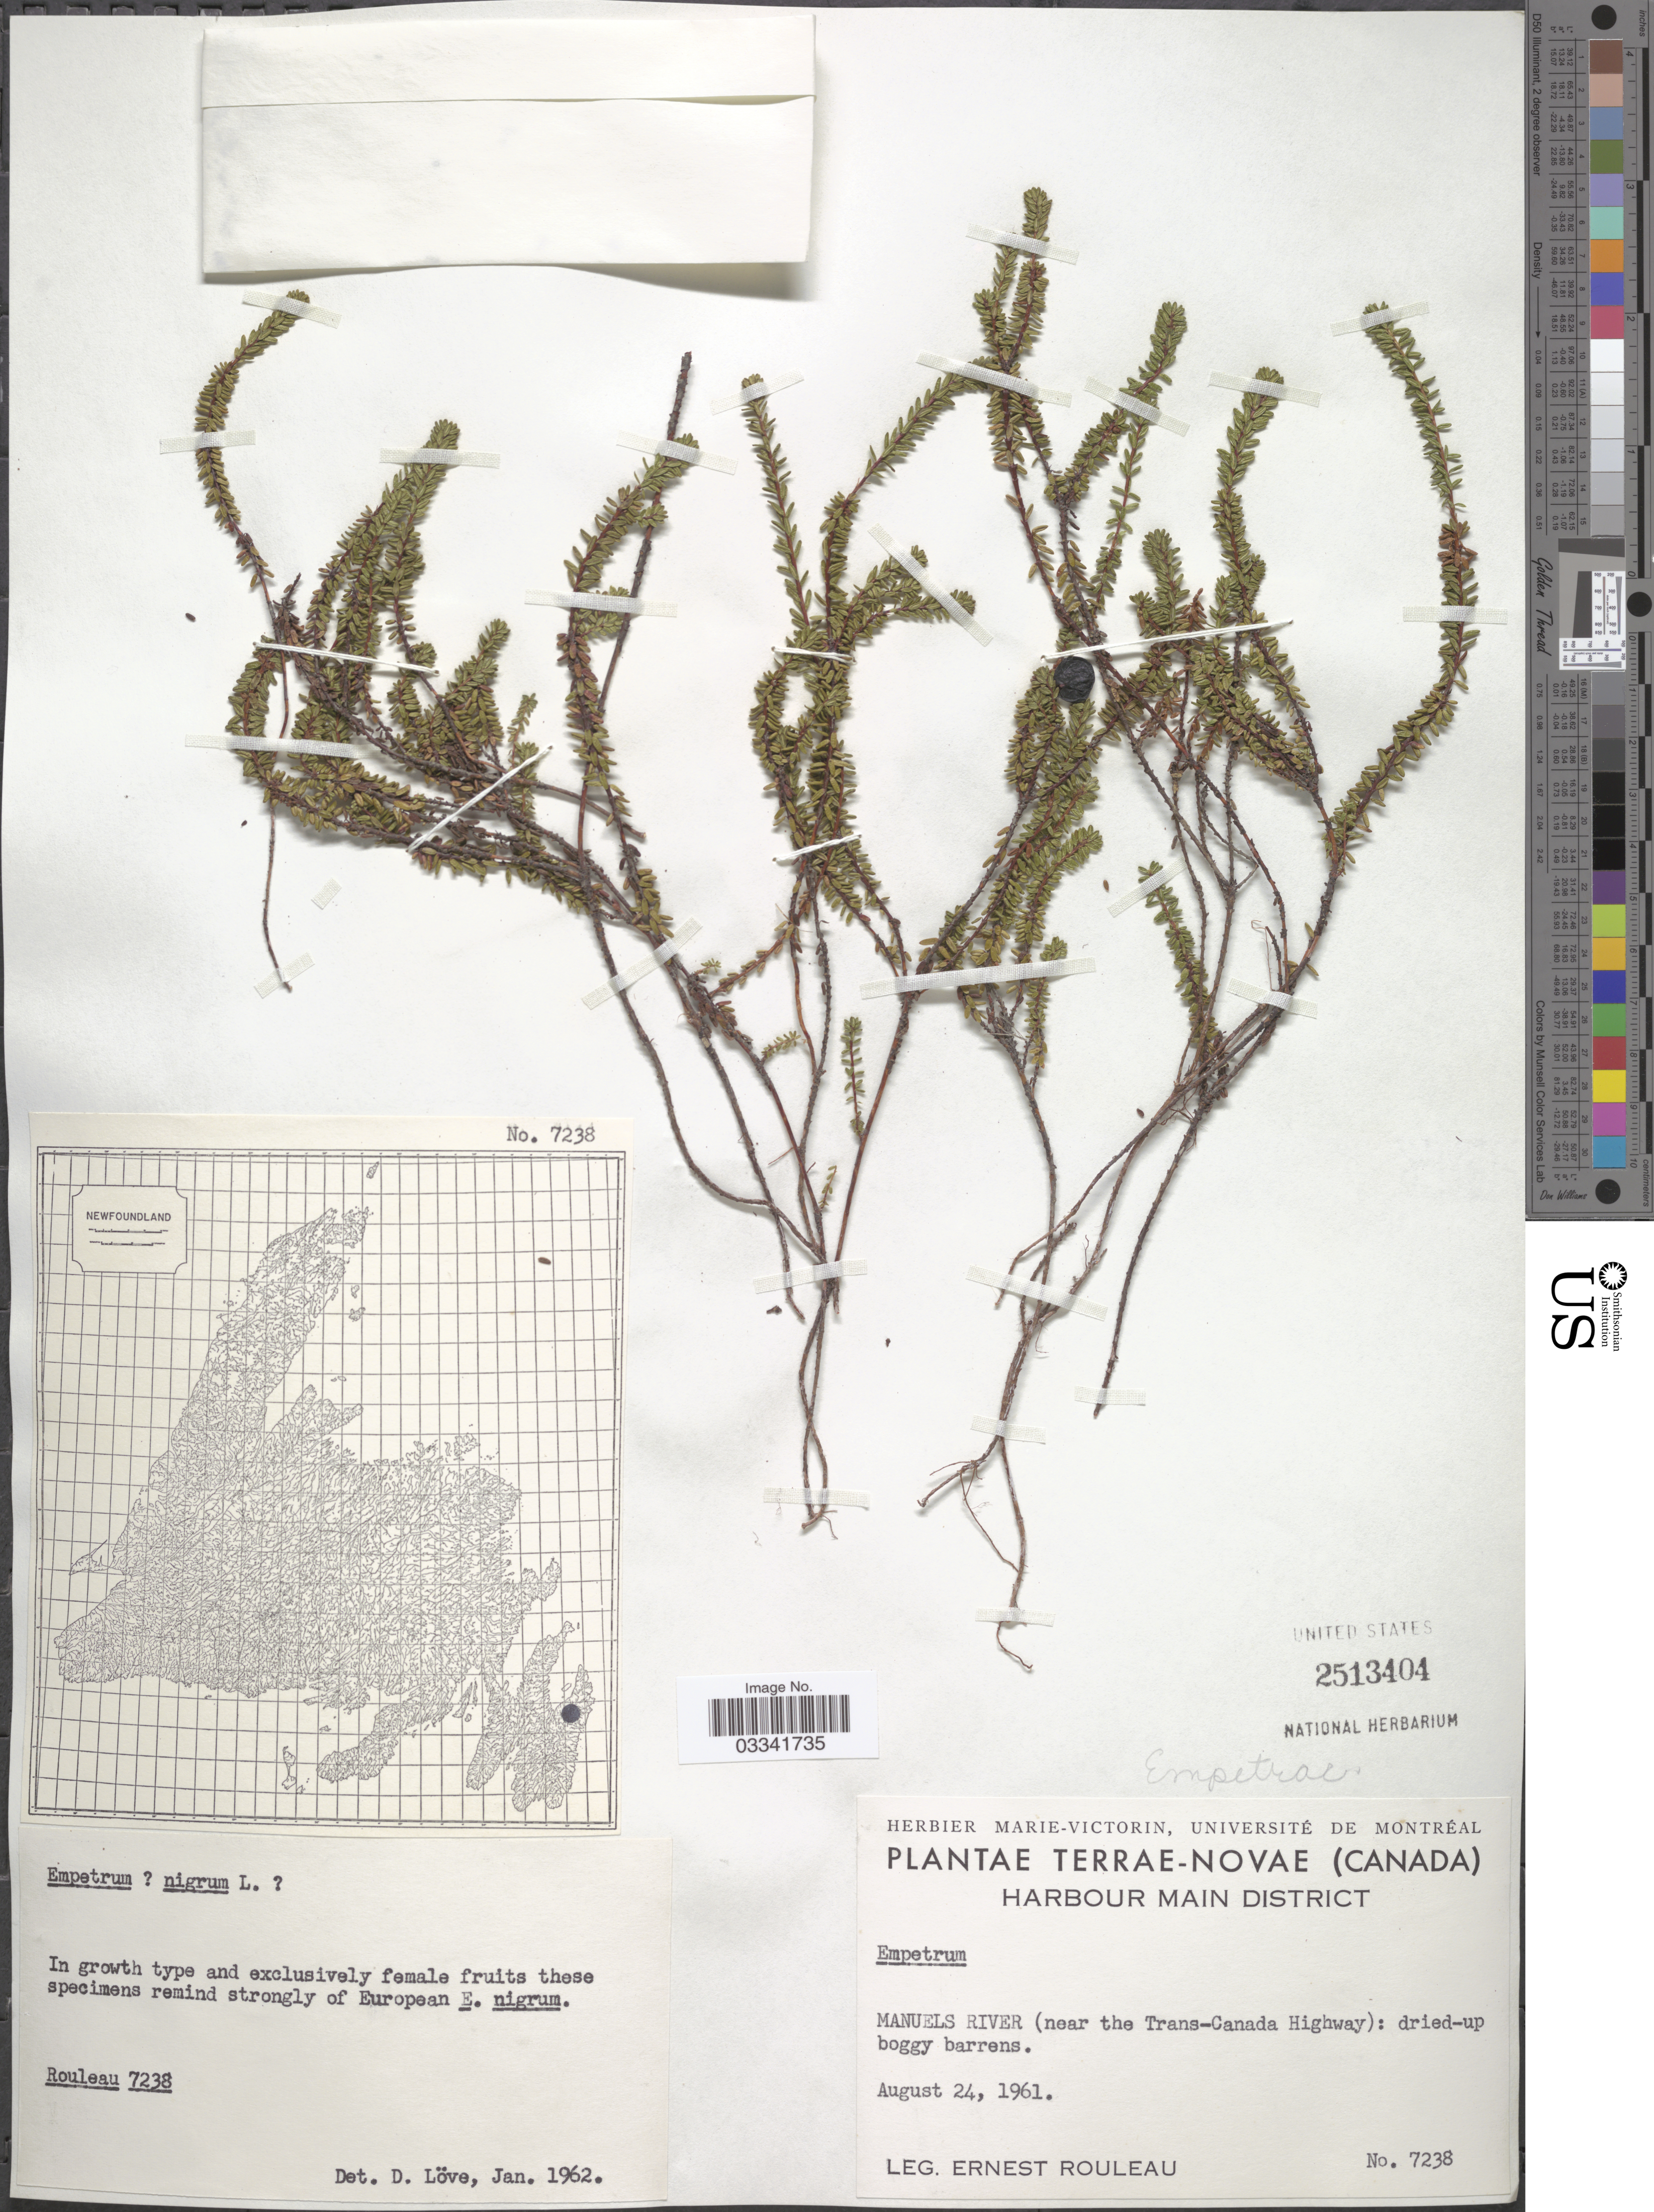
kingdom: Plantae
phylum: Tracheophyta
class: Magnoliopsida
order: Ericales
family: Ericaceae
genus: Empetrum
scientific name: Empetrum nigrum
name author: L.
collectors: J. Rouleau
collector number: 7238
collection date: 1961-08-24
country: Canada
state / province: Newfoundland and Labrador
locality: Terrae-Novae. Harbour Main District. Manuels River (near the Trans-Canada Highway).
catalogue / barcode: US 2513404